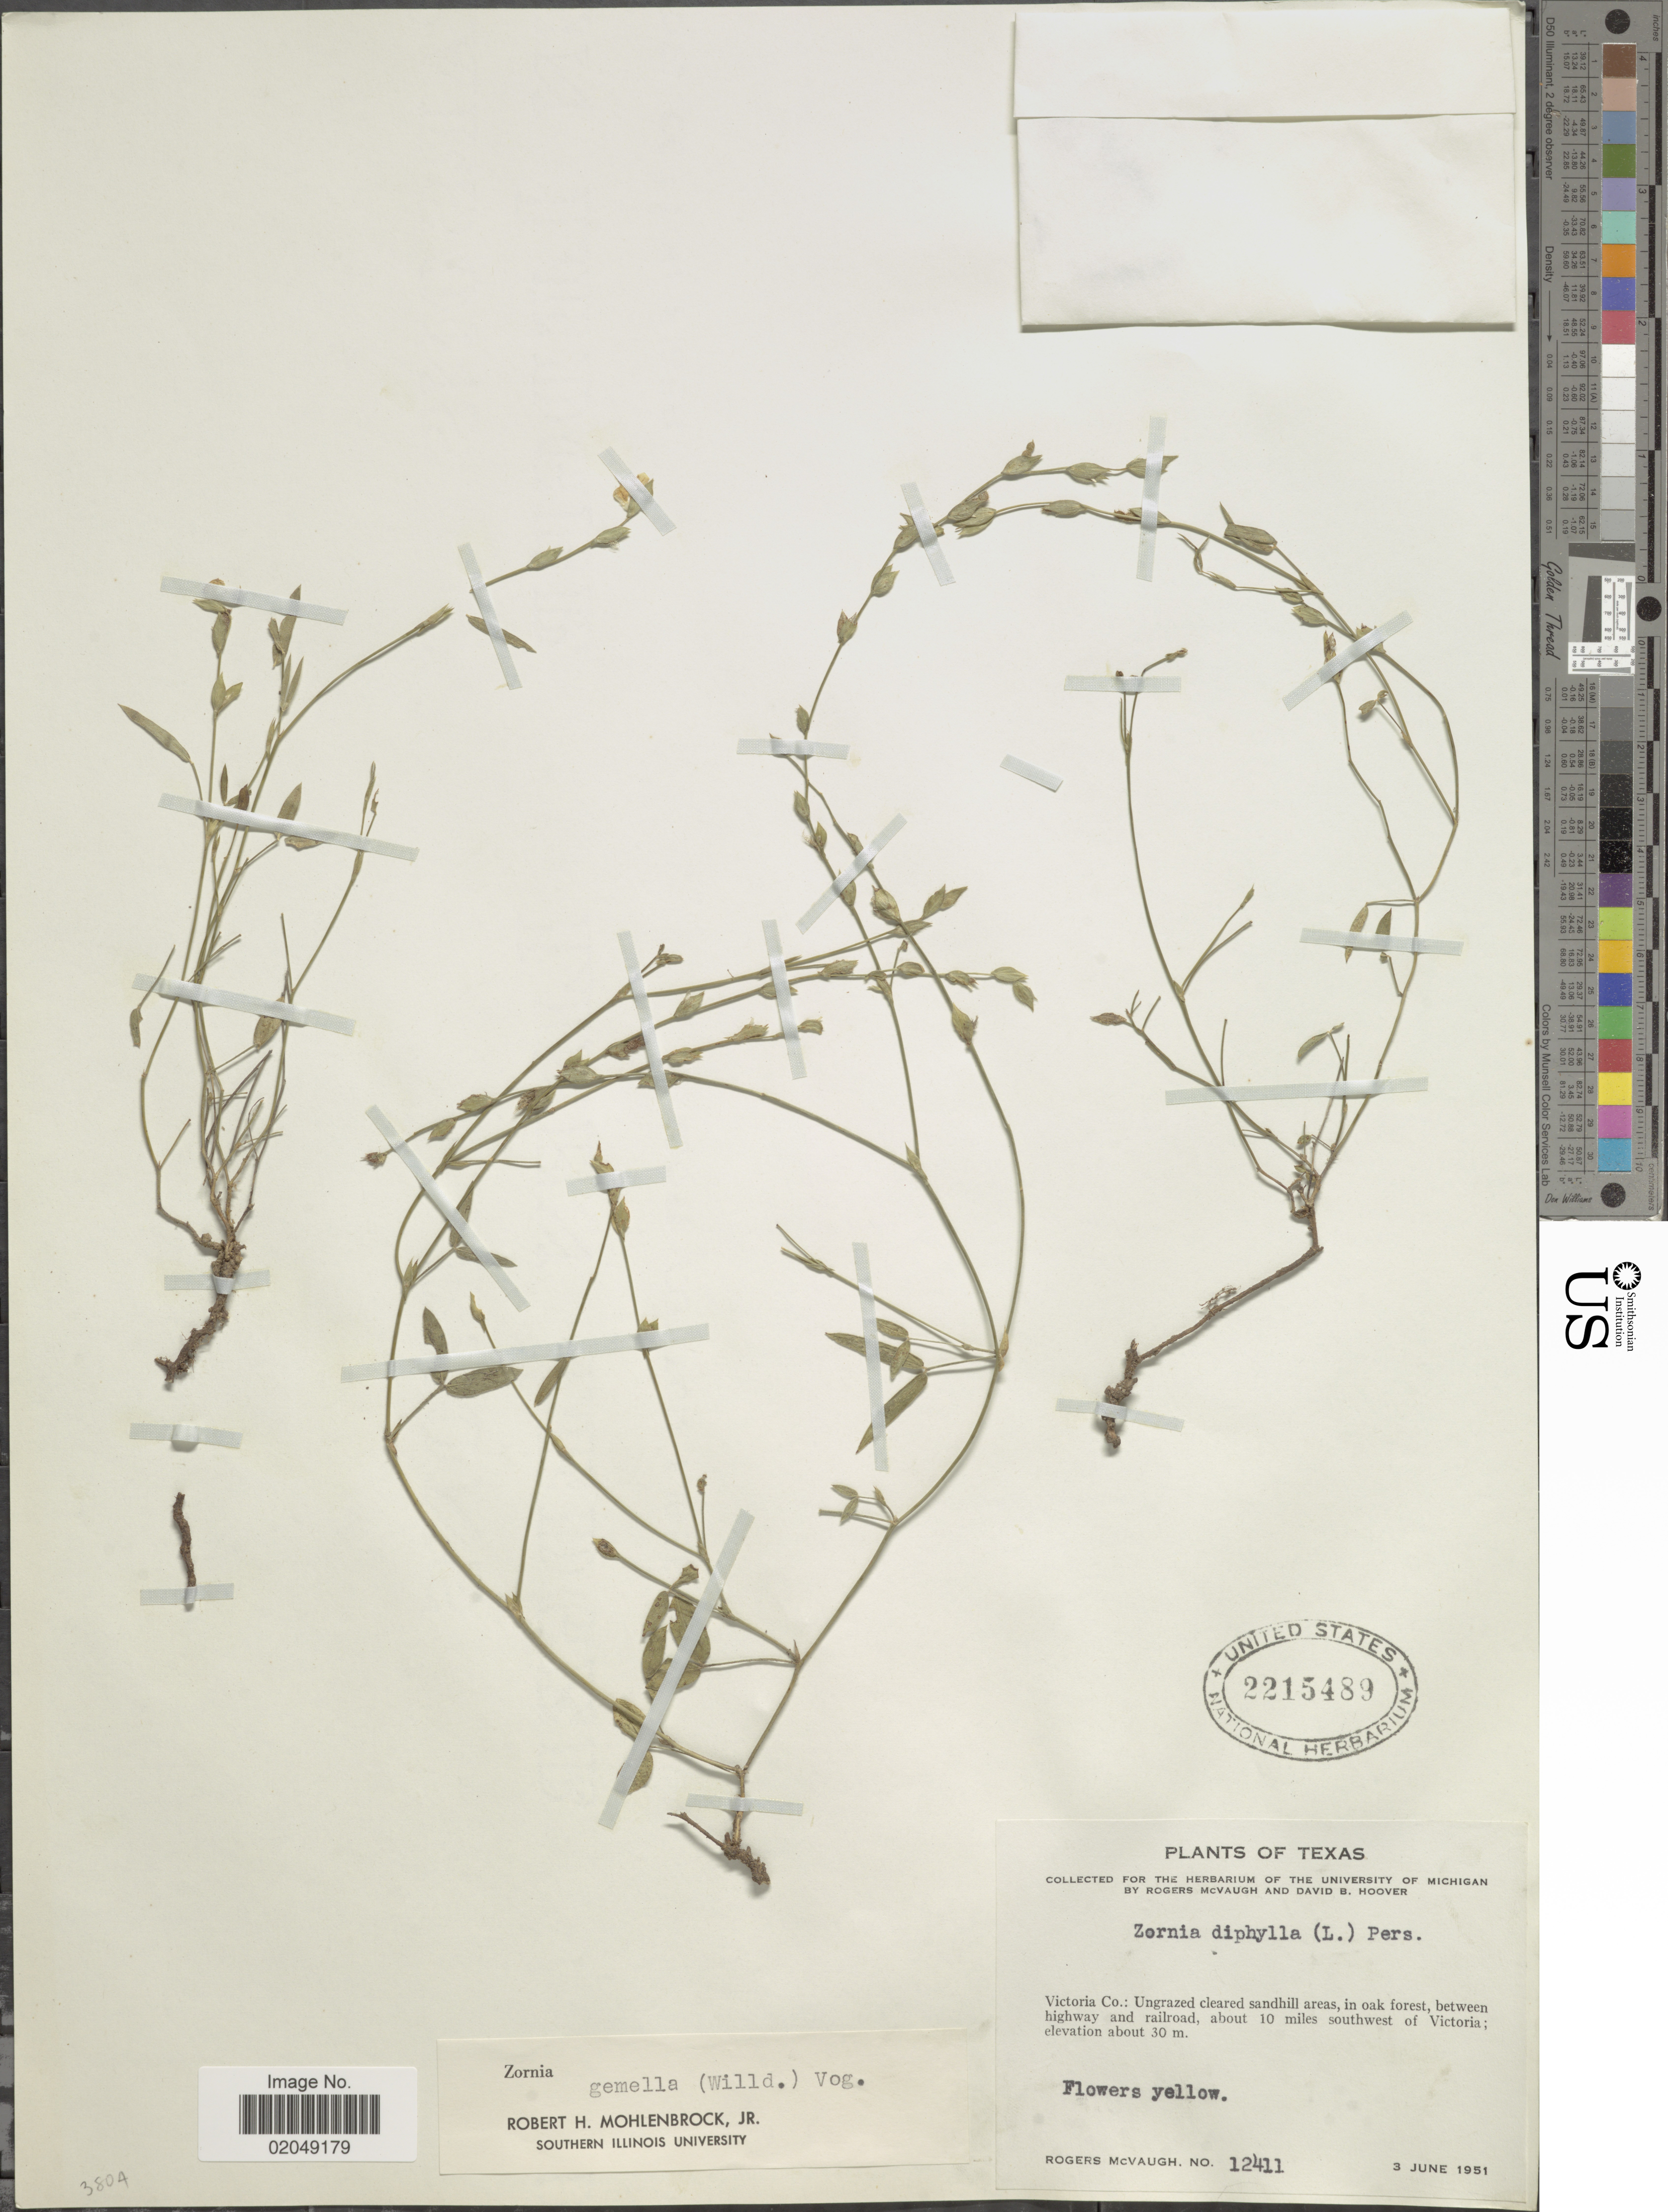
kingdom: Plantae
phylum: Tracheophyta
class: Magnoliopsida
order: Fabales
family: Fabaceae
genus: Zornia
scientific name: Zornia gemella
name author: Vogel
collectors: R. McVaugh & D. B. Hoover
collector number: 12411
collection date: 1951-06-03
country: United States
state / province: Texas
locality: Victoria Co.: Ungrazed cleared sandhill areas, in oak forest, between highway and railroad, about 10 miles southwest of Victoria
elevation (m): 30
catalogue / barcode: US 2215489